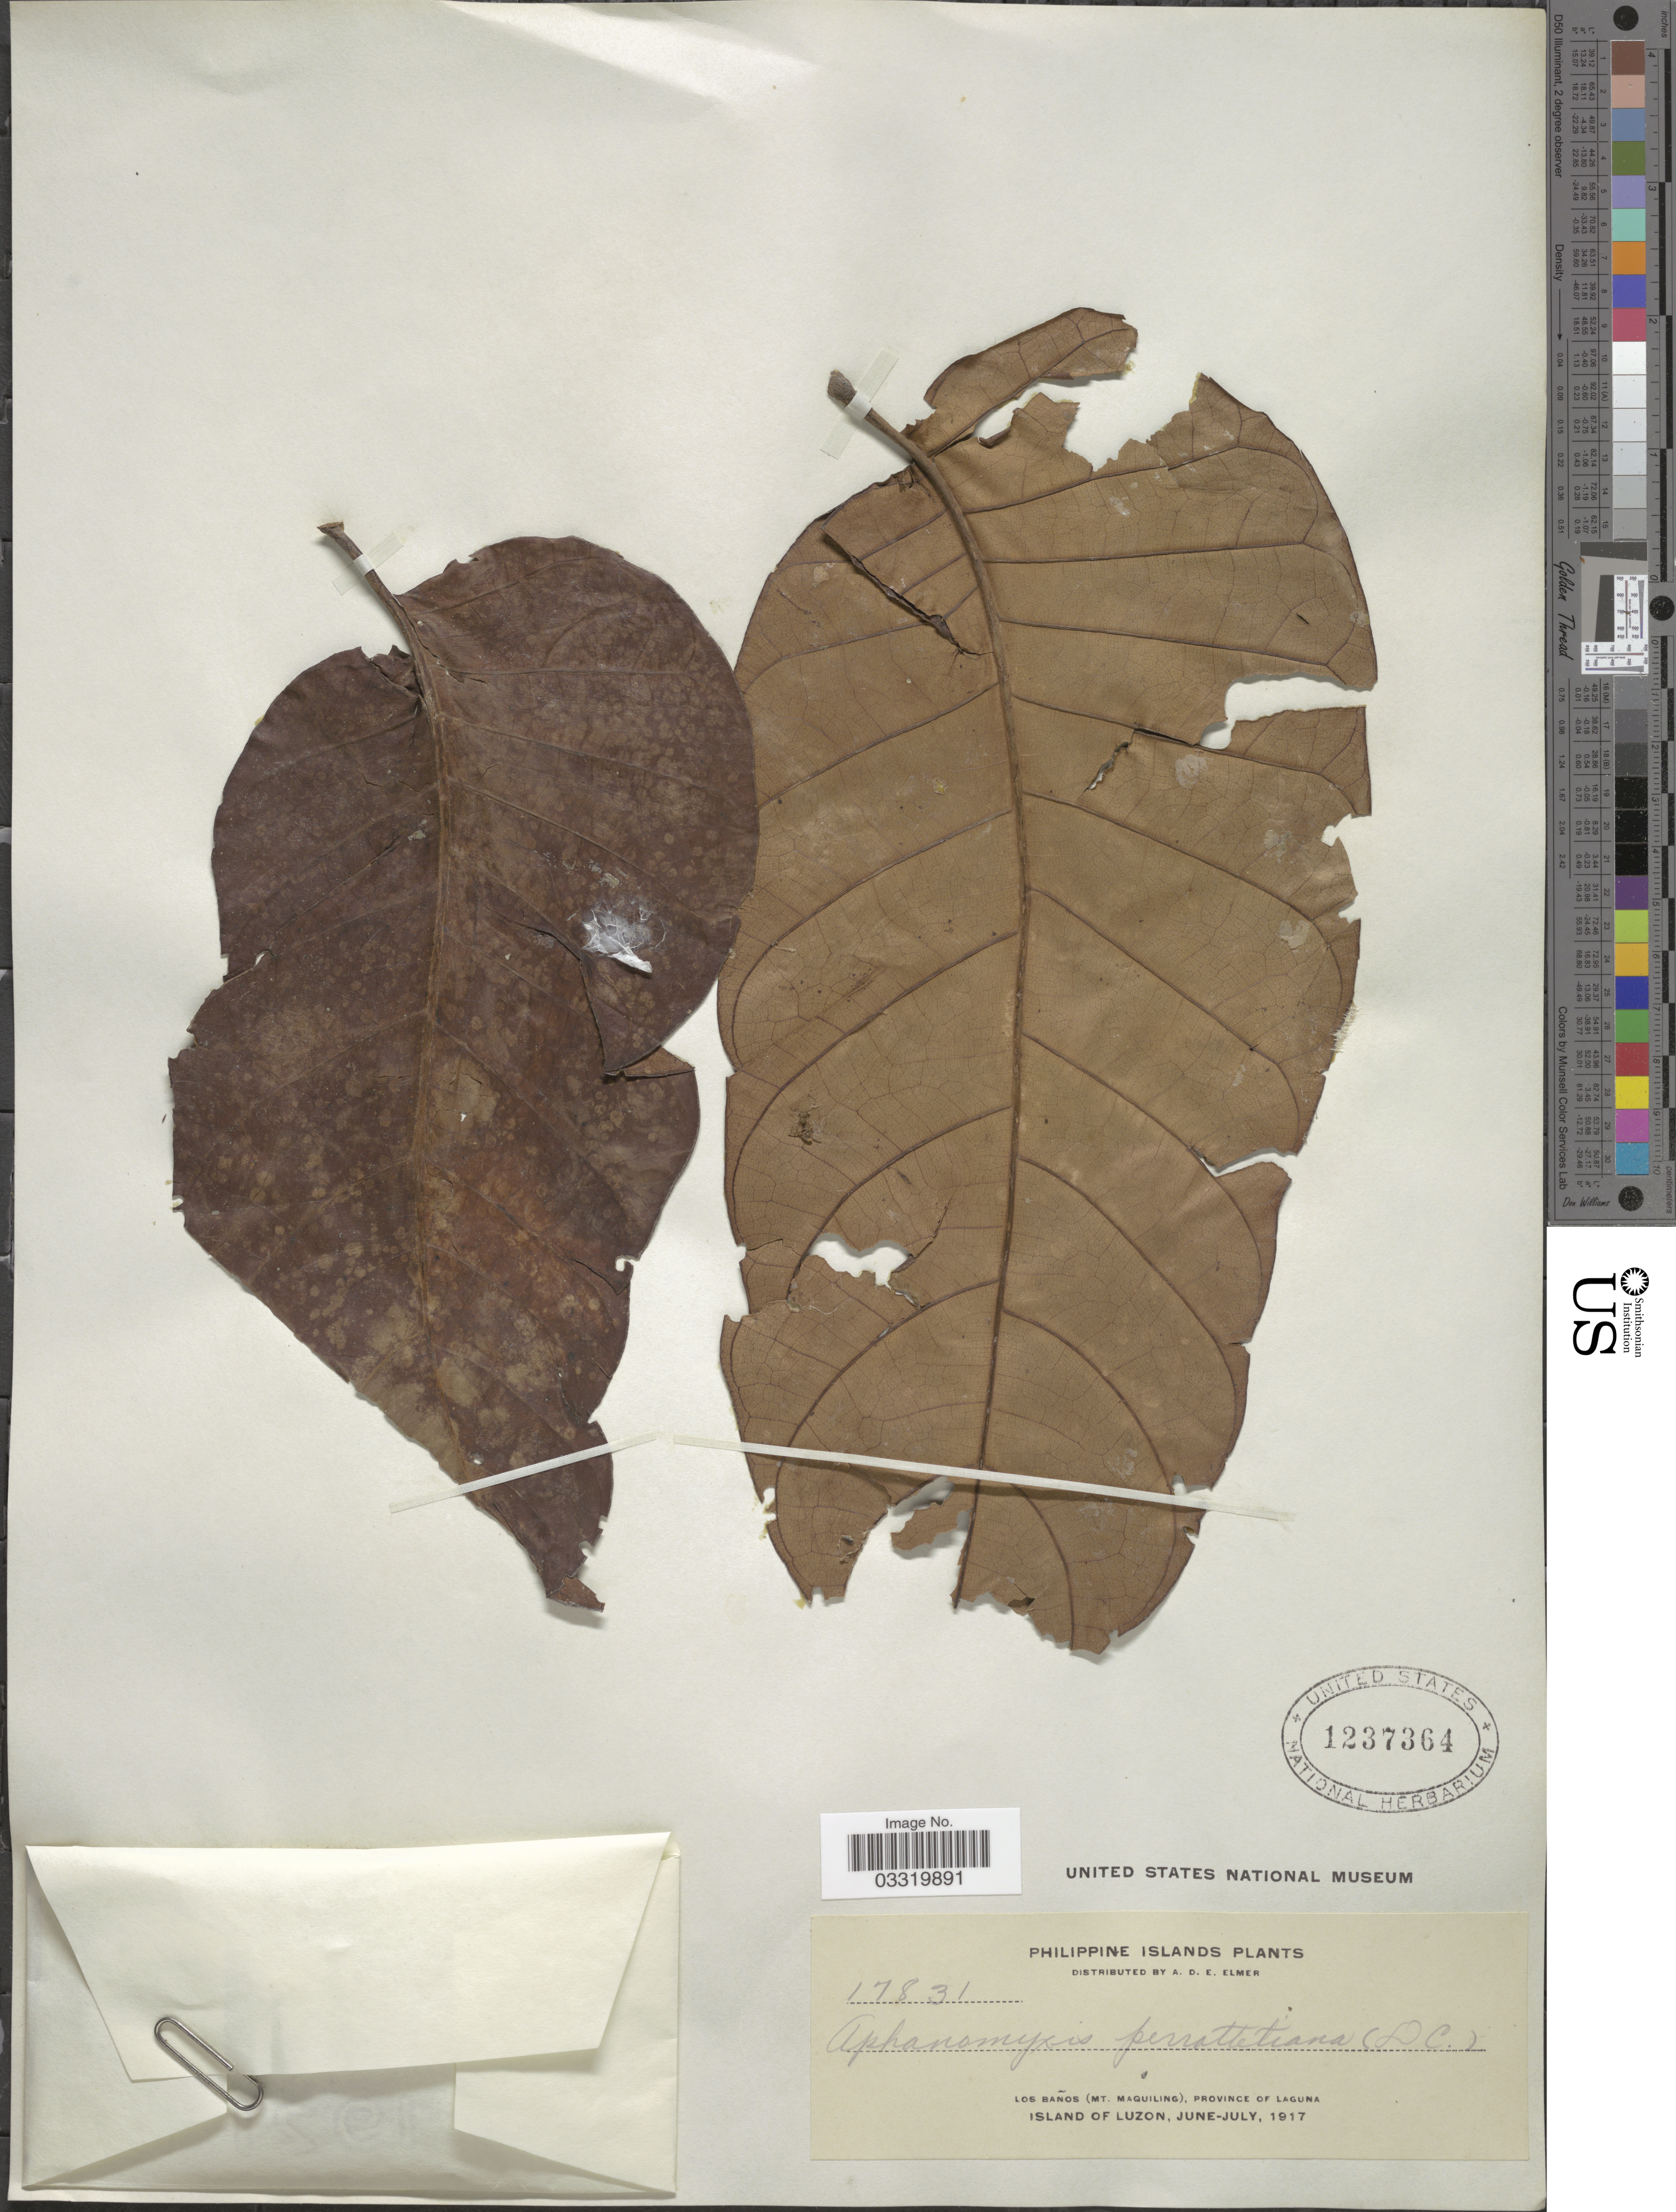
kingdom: Plantae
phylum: Tracheophyta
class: Magnoliopsida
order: Sapindales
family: Meliaceae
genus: Aphanamixis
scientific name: Aphanamixis polystachya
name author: (Wall.) R. Parker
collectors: A. D. E. Elmer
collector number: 17831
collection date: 1917-06/1917-07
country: Philippines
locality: Los Baños (Mt. Maquiling), Province of Laguna, Island of Luzon.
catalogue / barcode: US 1237364